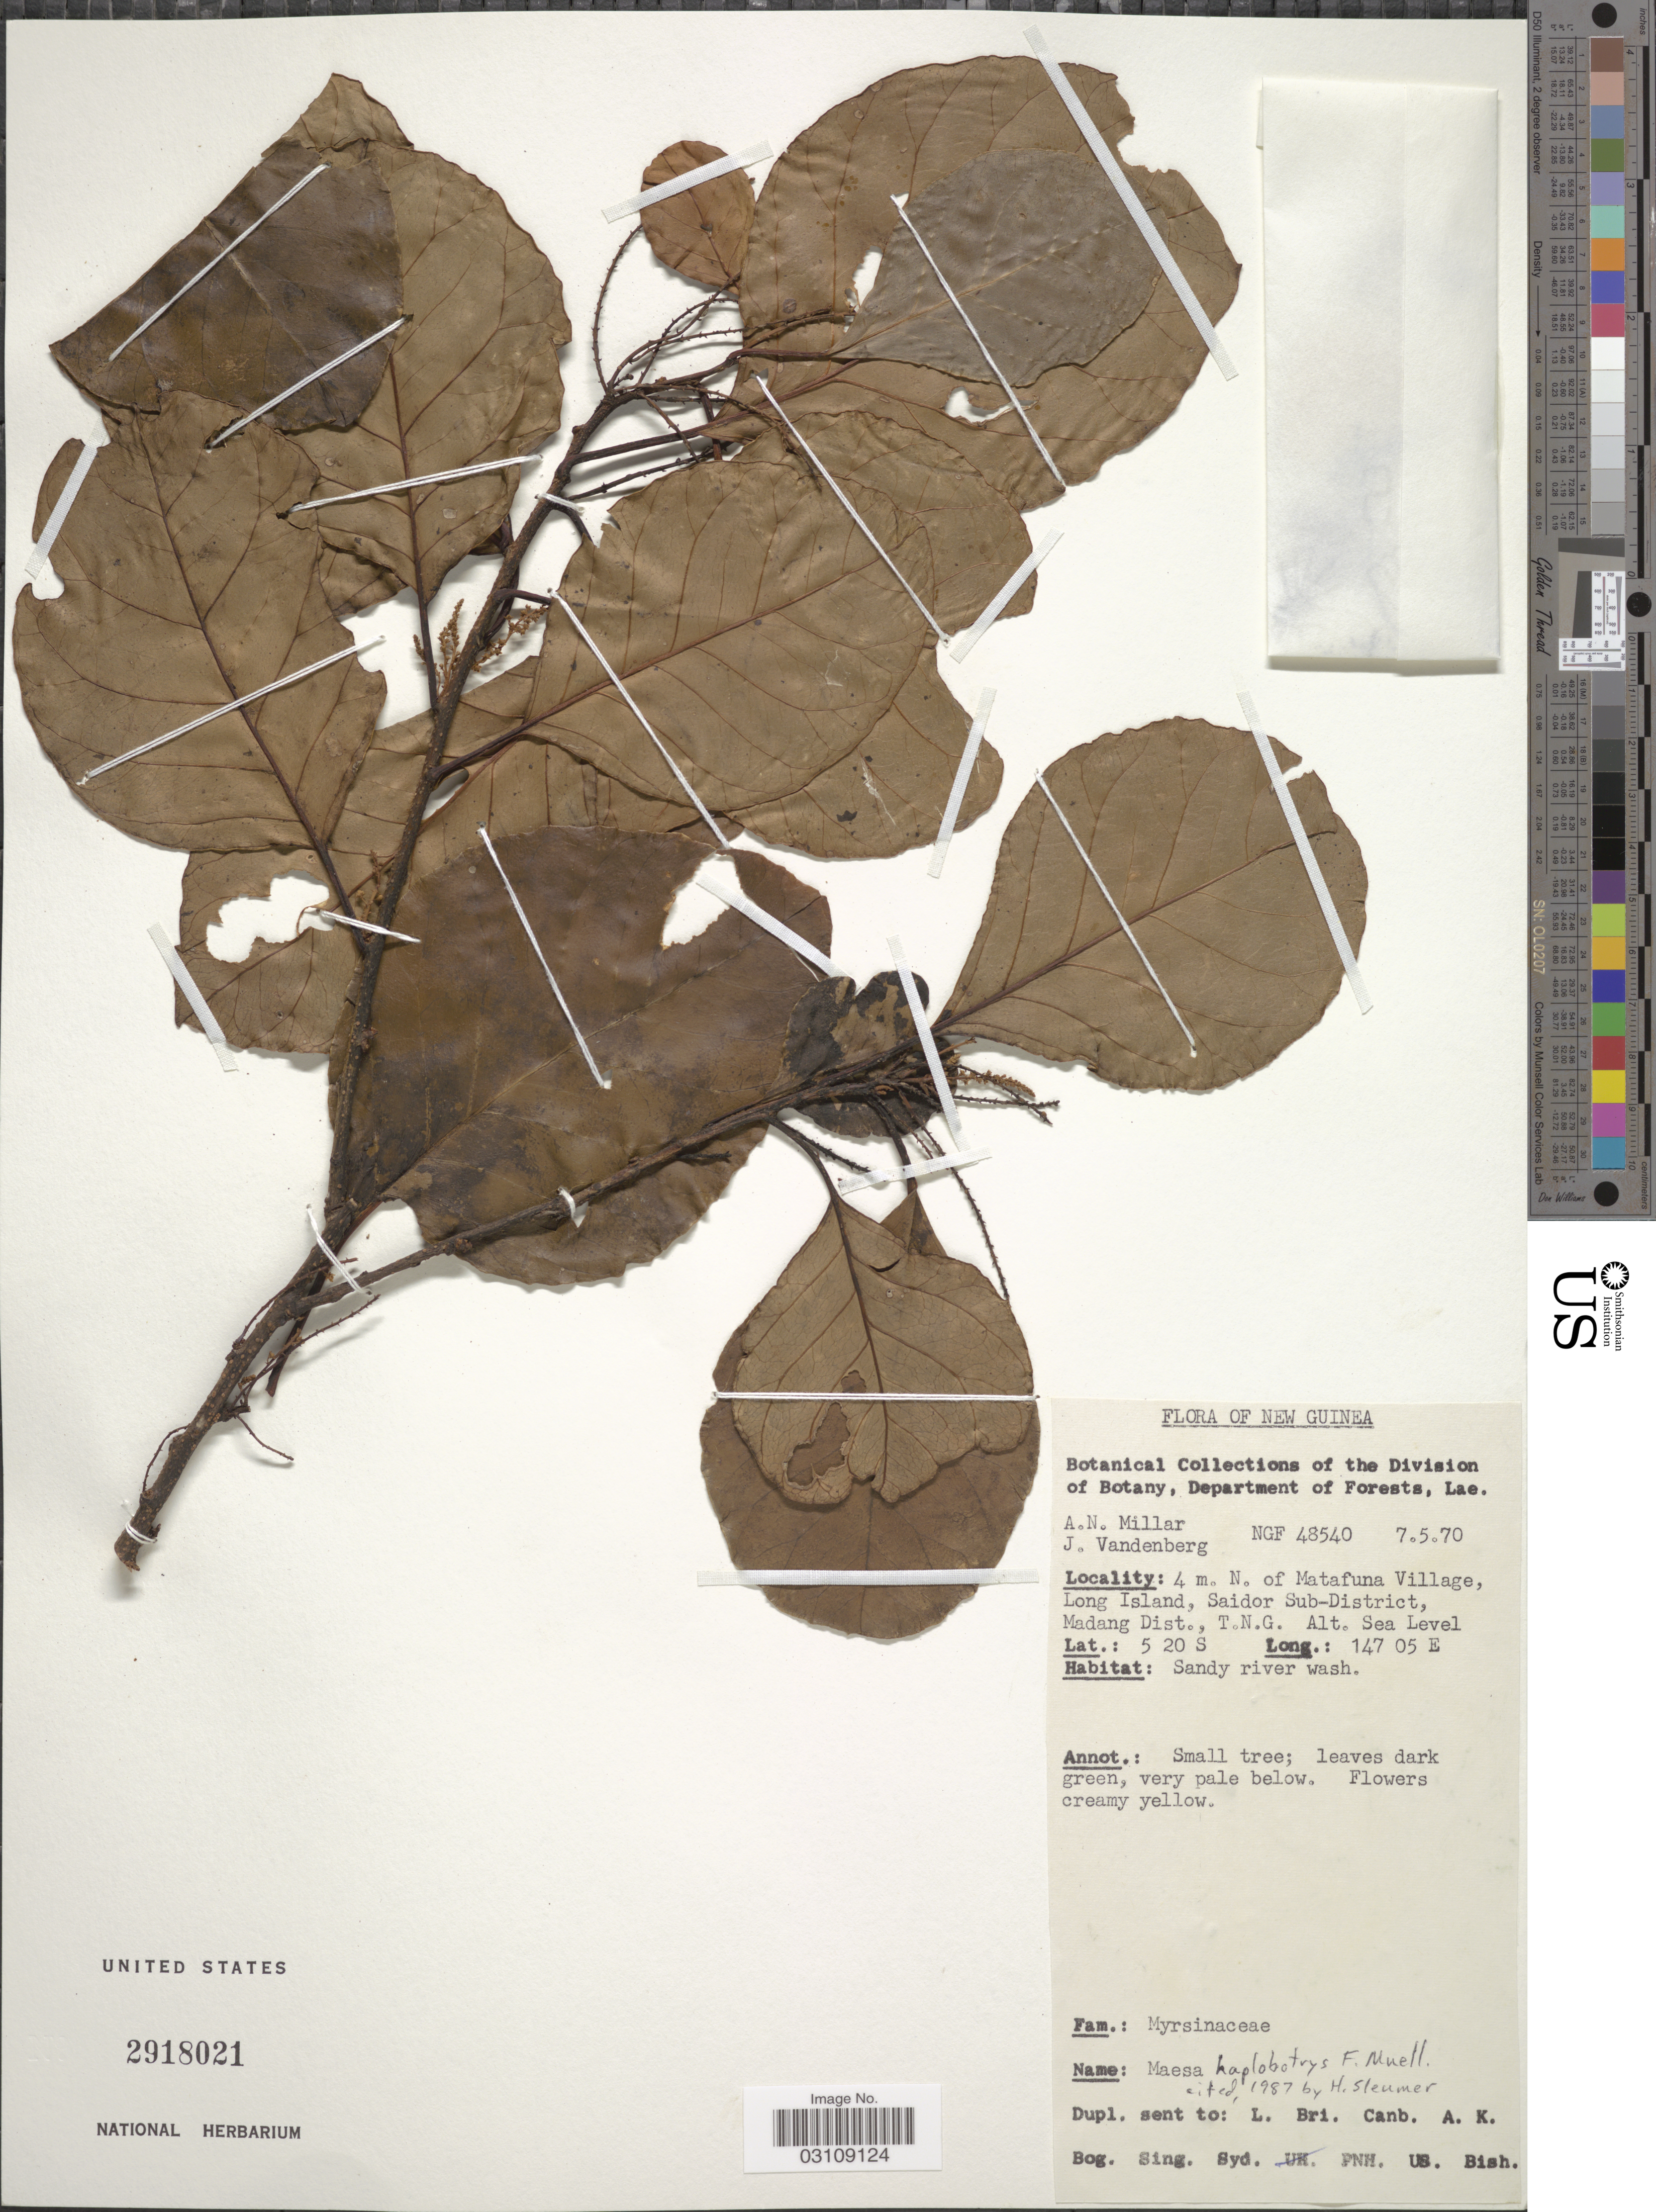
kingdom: Plantae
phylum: Tracheophyta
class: Magnoliopsida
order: Ericales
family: Primulaceae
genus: Maesa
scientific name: Maesa haplobotrys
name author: F. Muell.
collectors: A. Millar & J. Vandenberg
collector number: NGF48540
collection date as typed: Transcribed d/m/y: 7/5/70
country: Papua New Guinea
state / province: Madang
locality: New Guinea, 4 m. N. of Matafuna Village, Long Island, Saidor Sub-District, Madang Dist., T.N.G.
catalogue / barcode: US 2918021